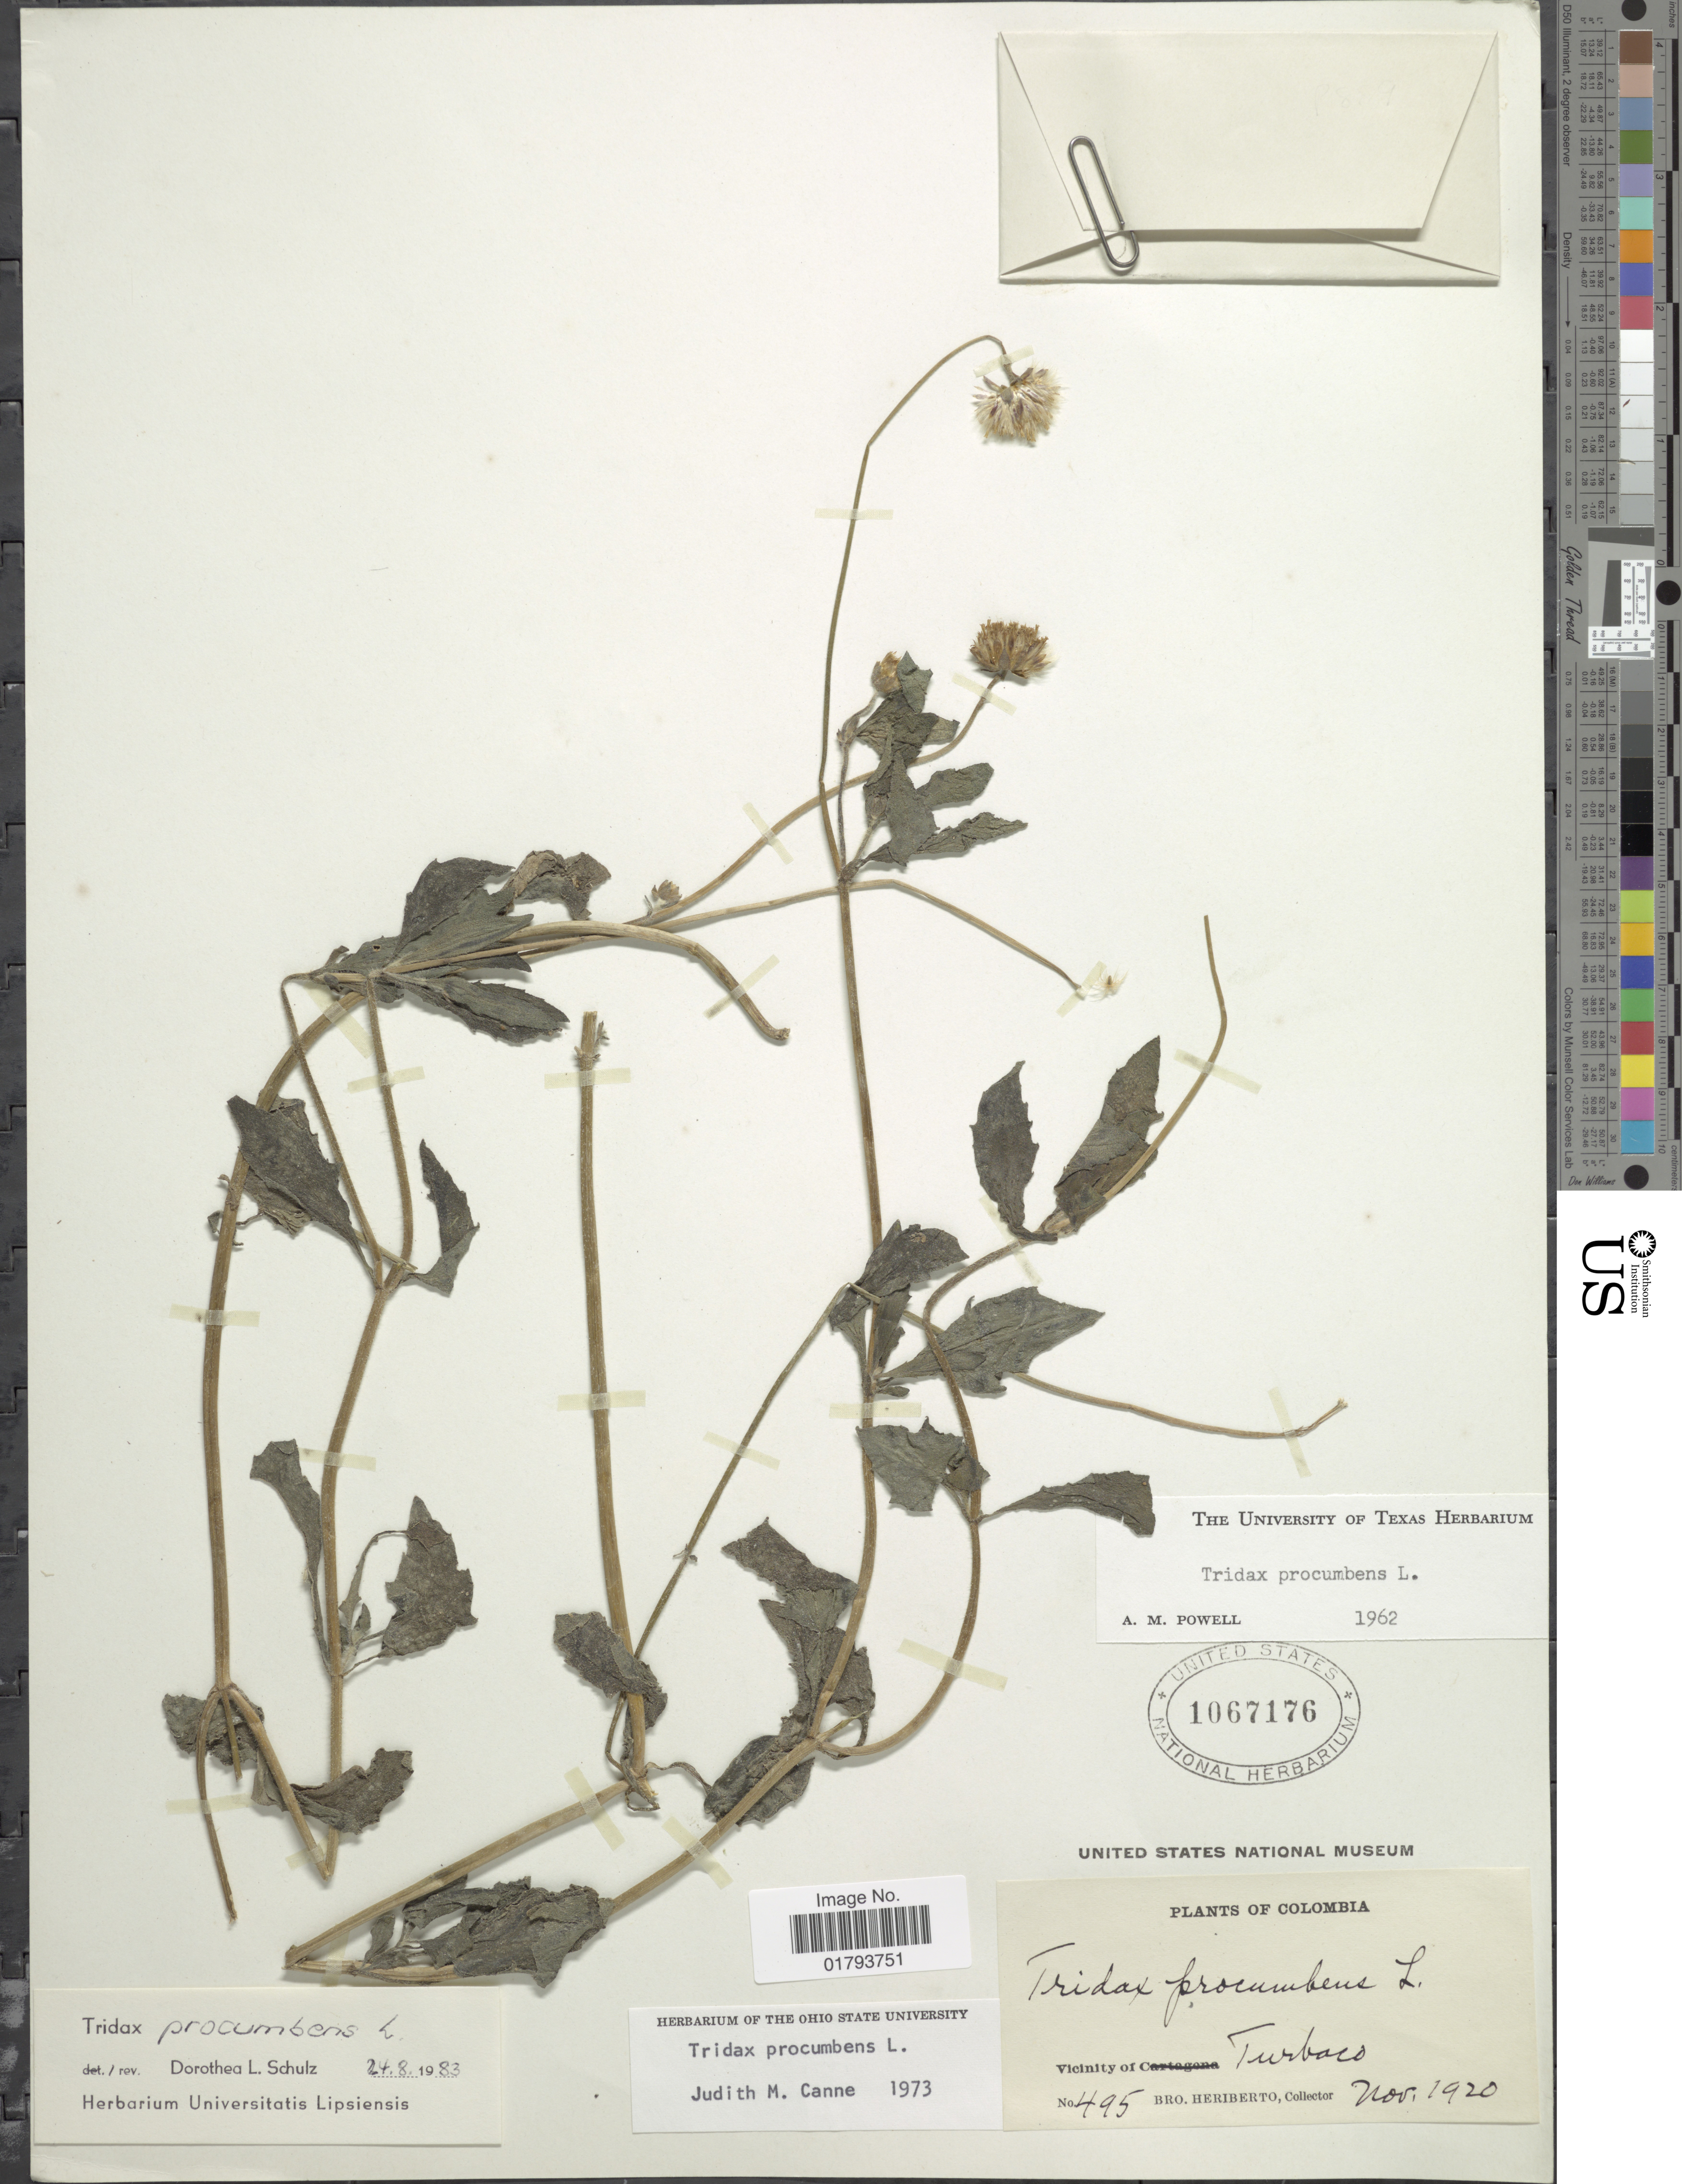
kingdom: Plantae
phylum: Tracheophyta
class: Magnoliopsida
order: Asterales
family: Asteraceae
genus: Tridax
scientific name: Tridax procumbens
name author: L.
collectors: B. Heriberto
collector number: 495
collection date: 1920-11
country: Colombia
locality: Vicinity of Turbaco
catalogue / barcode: US 1067176